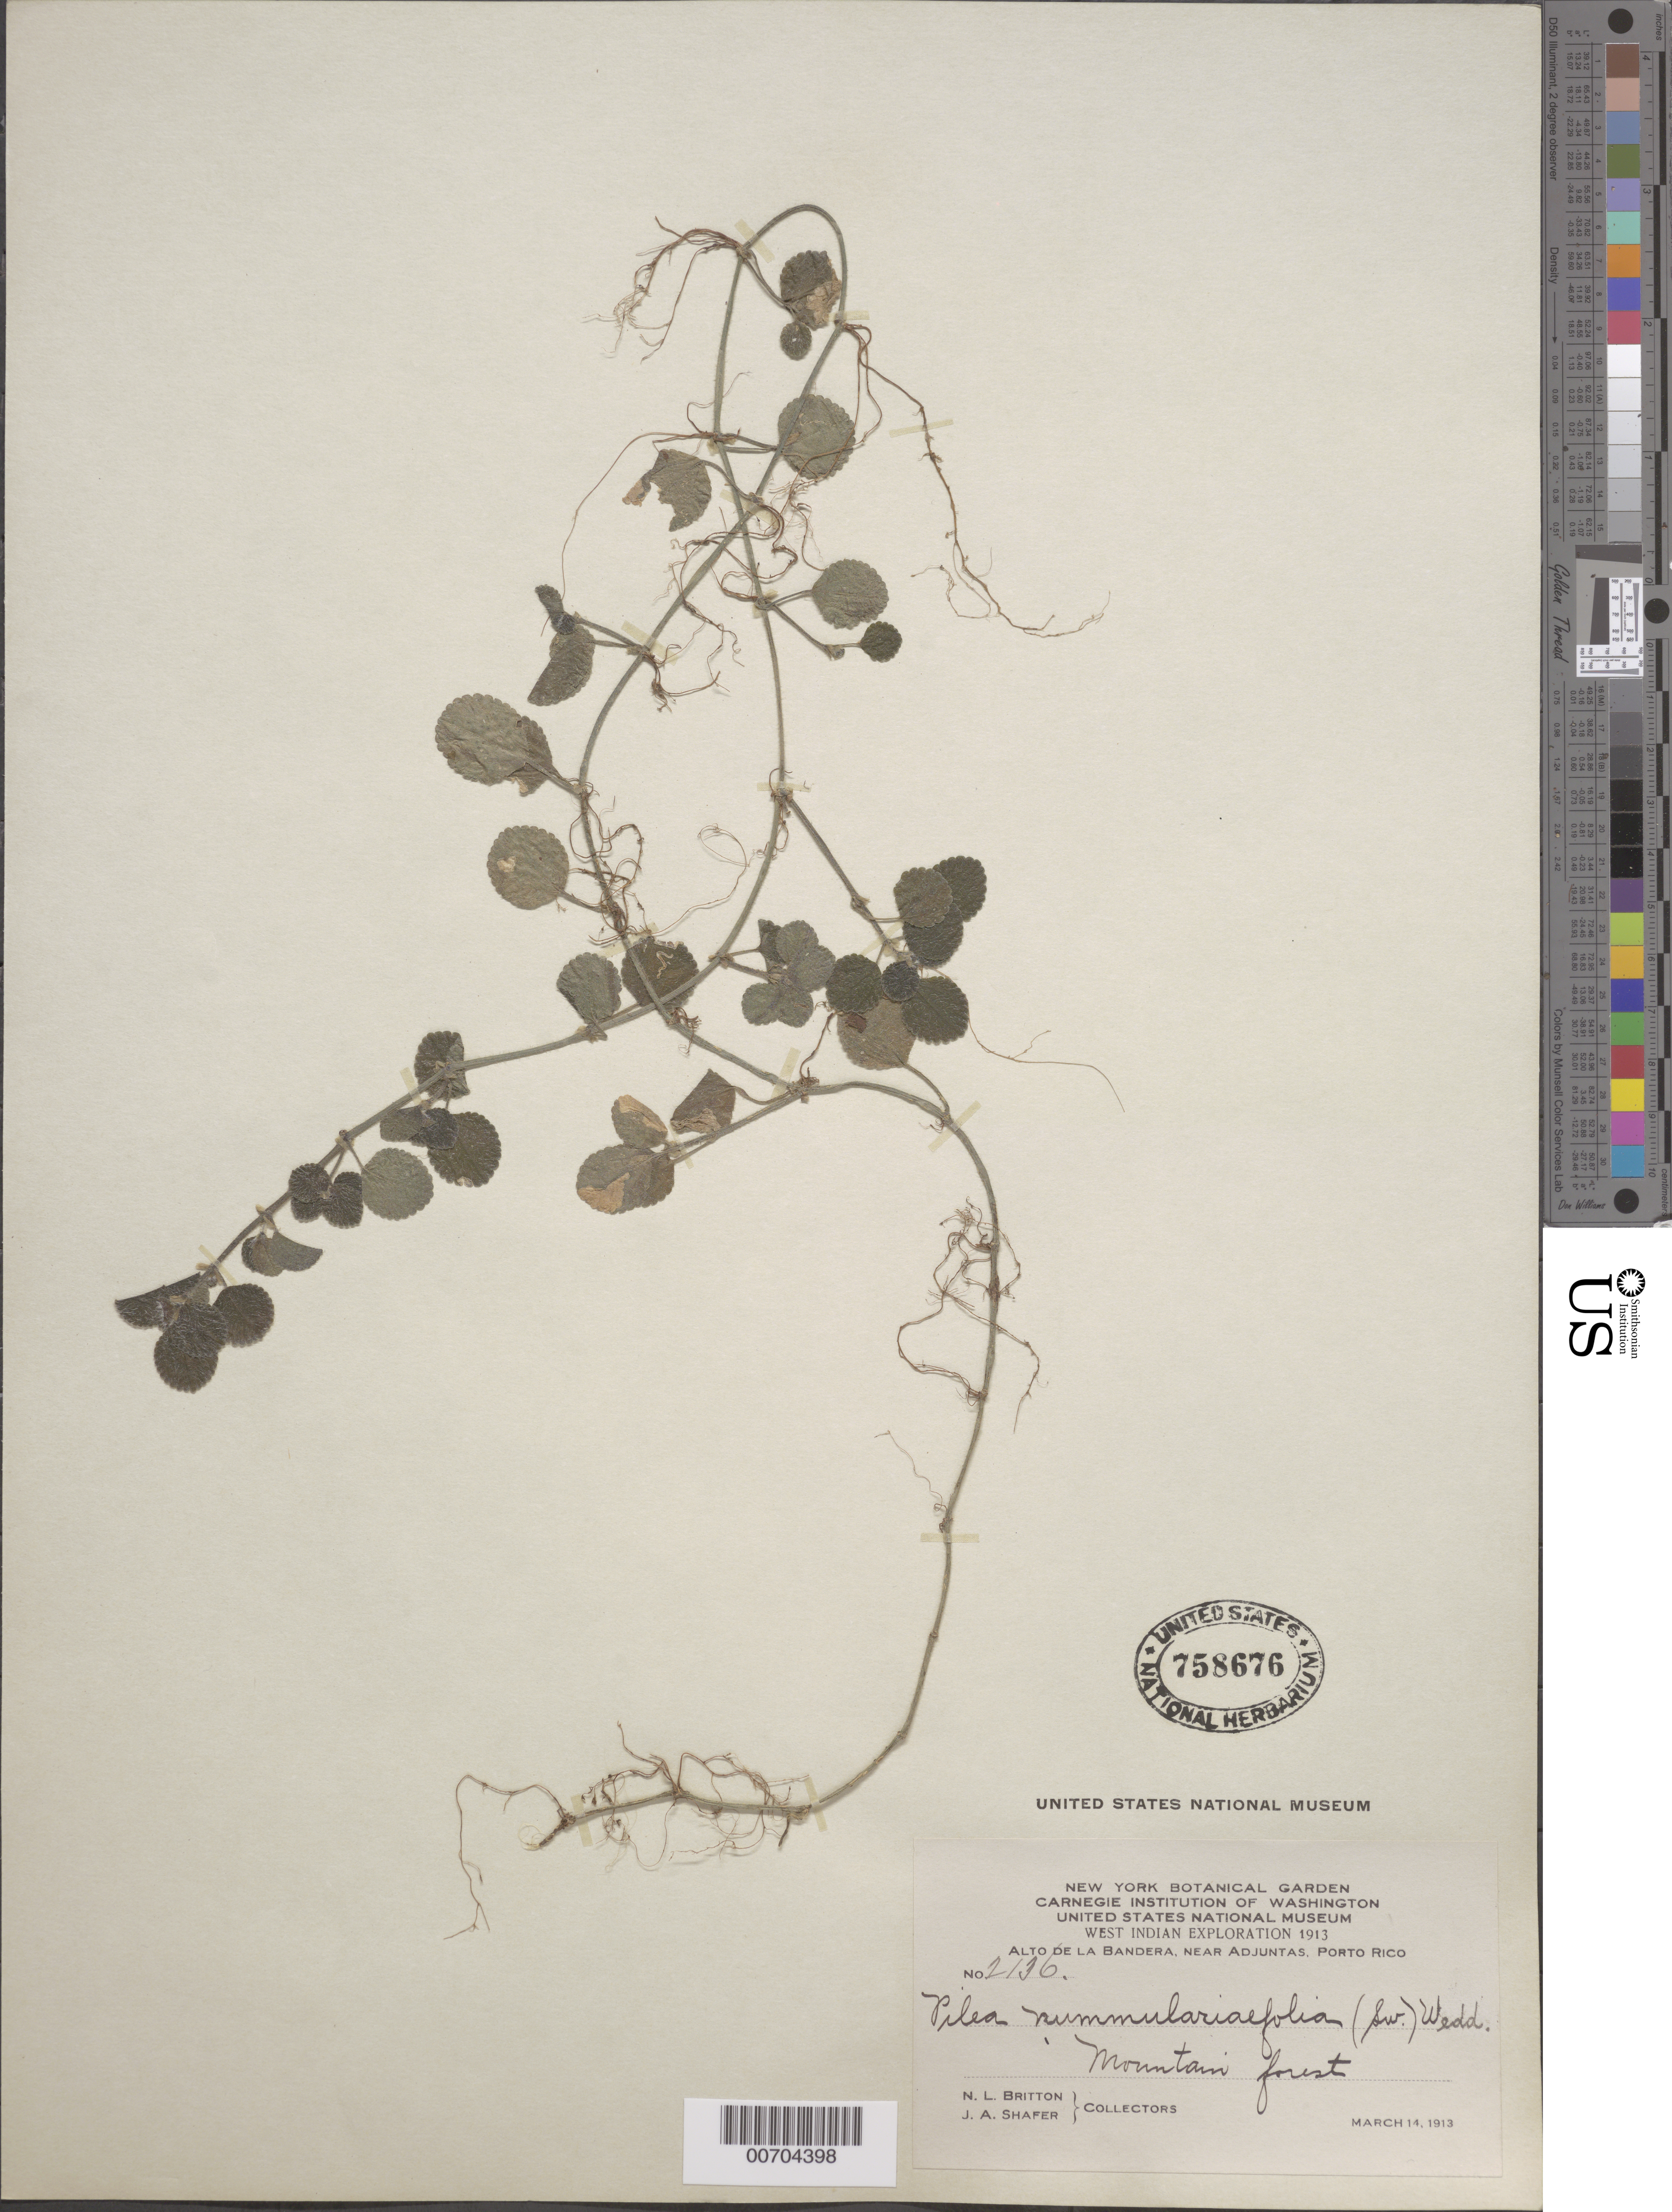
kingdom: Plantae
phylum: Tracheophyta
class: Magnoliopsida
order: Rosales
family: Urticaceae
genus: Pilea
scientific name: Pilea nummulariifolia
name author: (Sw.) Wedd.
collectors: N. Britton & J. A. Shafer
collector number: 2136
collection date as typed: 14 Mar 1913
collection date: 1913-03-14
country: Puerto Rico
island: Greater Antilles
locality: Alto de la Bandera; Adjuntas, near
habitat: Mountain forest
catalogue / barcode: US 758676